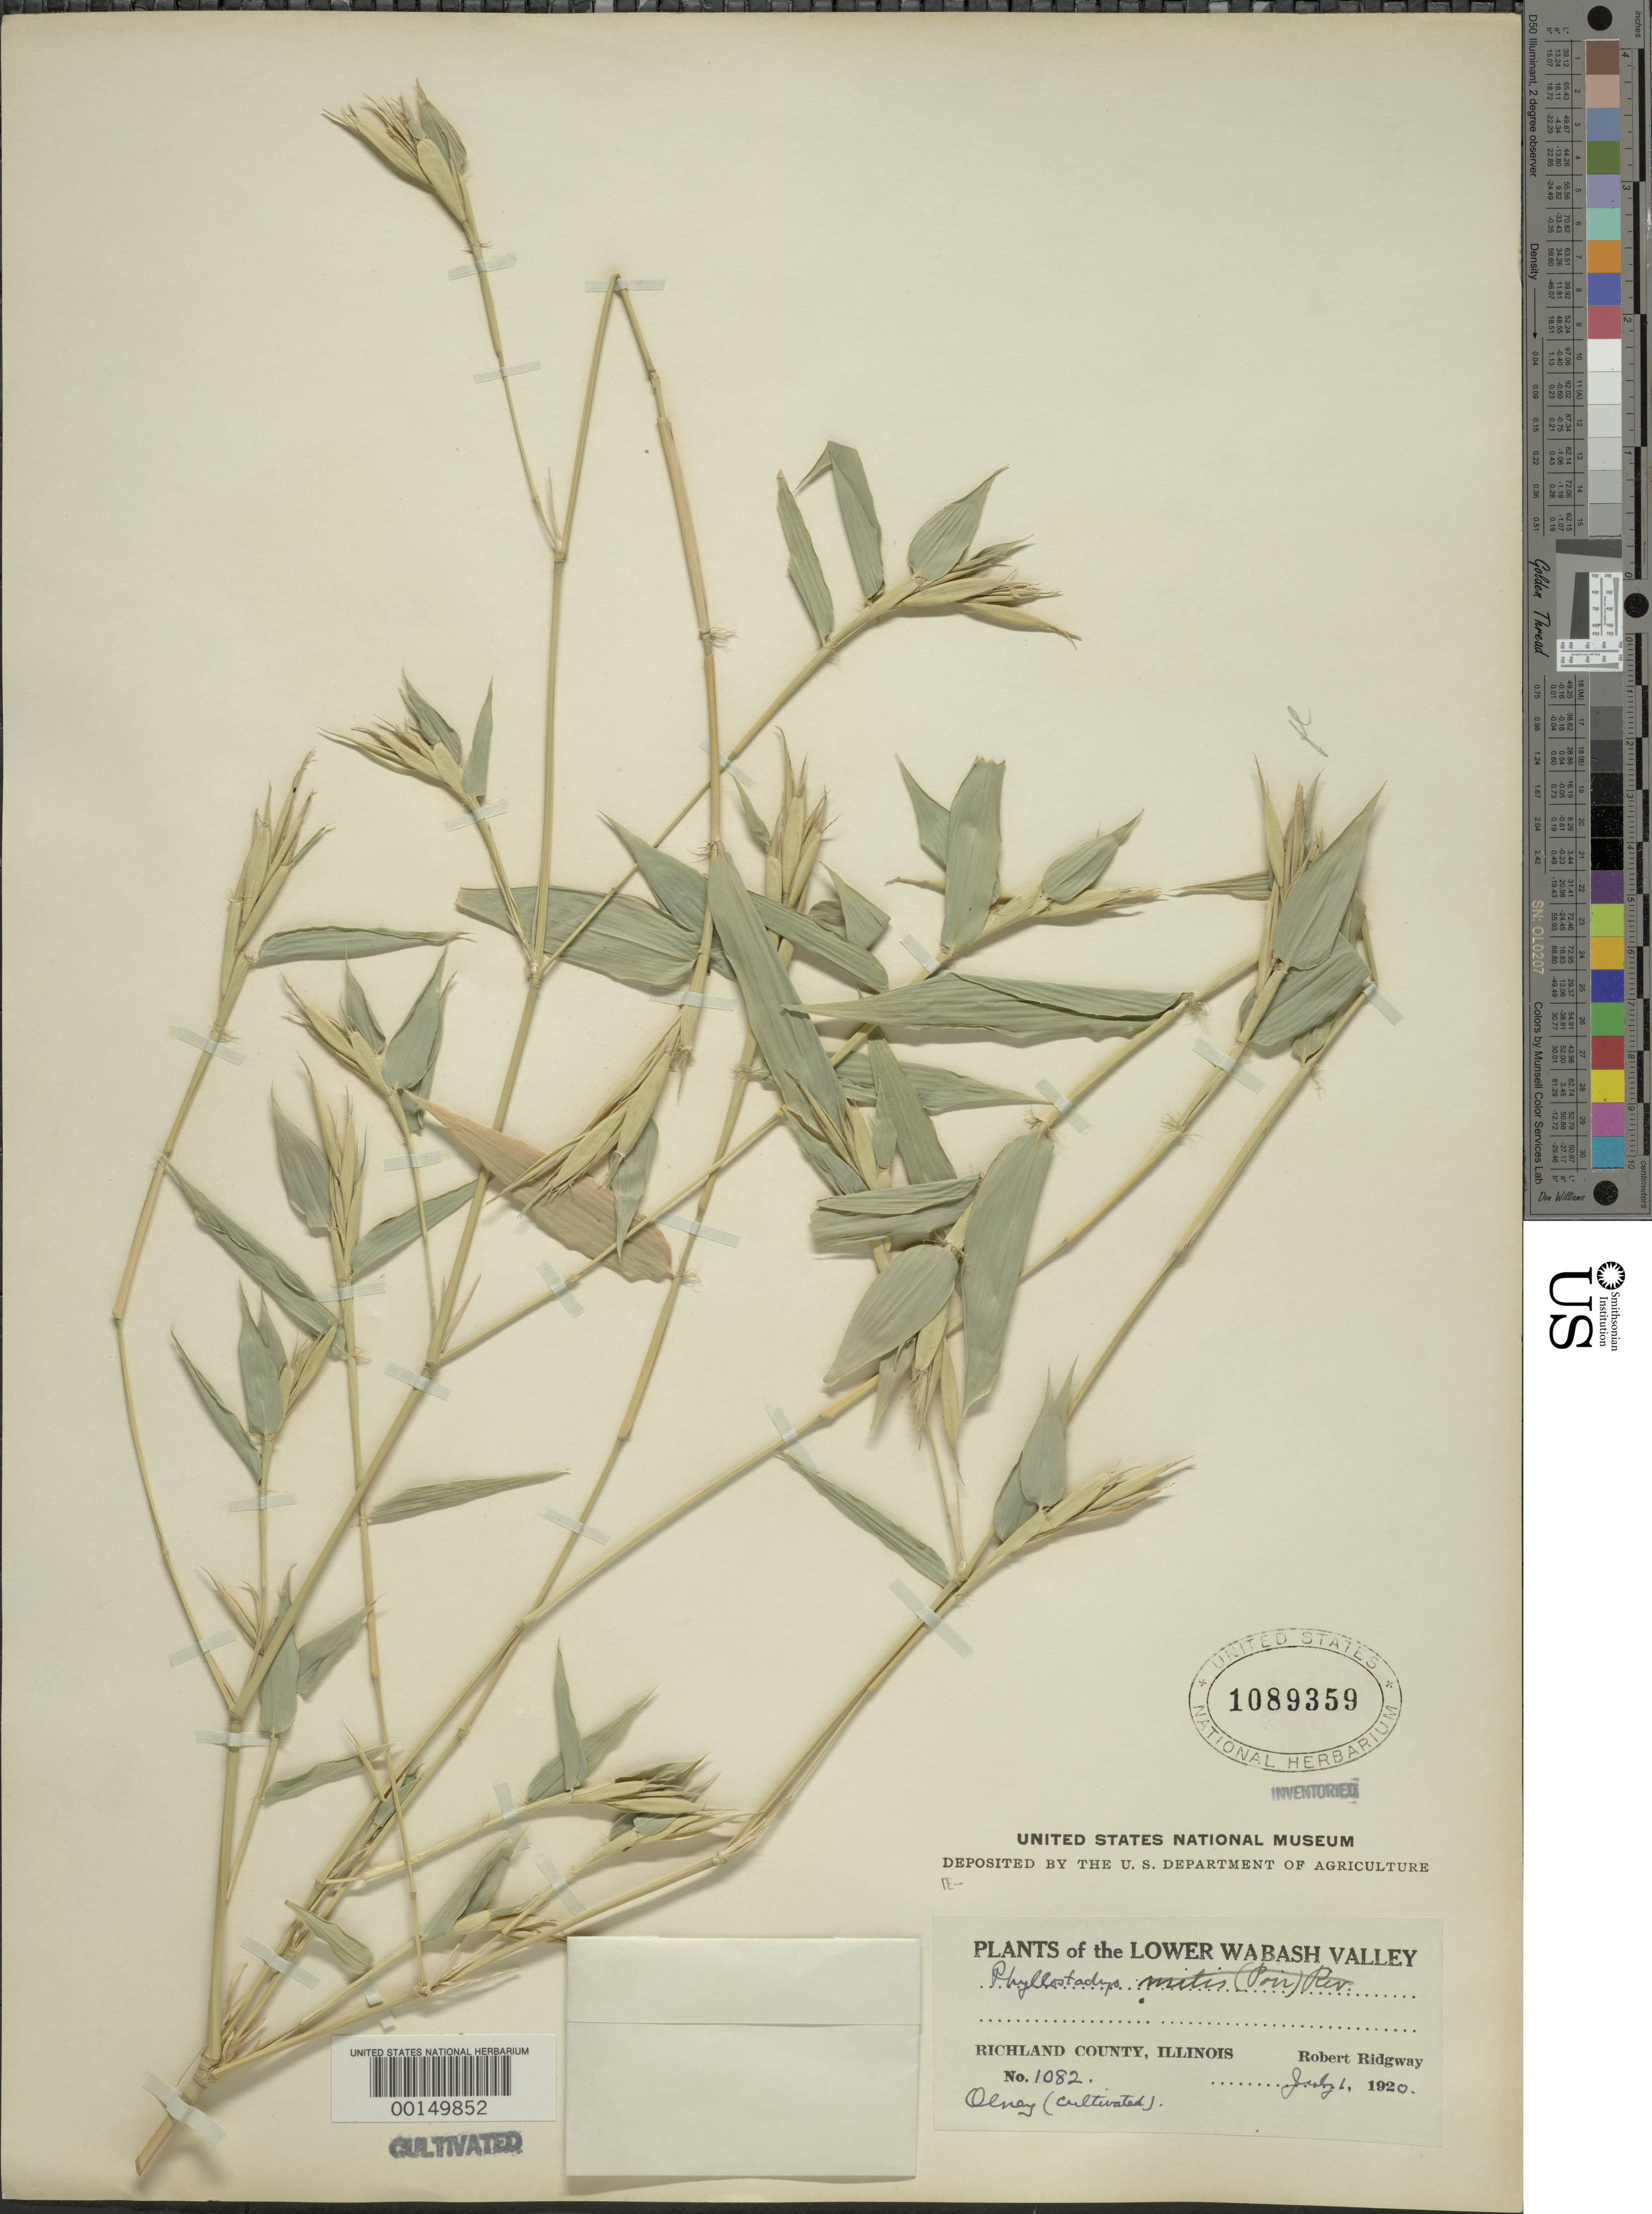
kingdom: Plantae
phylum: Tracheophyta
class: Liliopsida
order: Poales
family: Poaceae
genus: Phyllostachys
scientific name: Phyllostachys aurea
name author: Rivière & C. Rivière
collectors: R. Ridgway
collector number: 1082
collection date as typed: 01 Jul 1920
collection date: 1920-07-01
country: United States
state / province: Illinois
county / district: Richland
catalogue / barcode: US 1089359